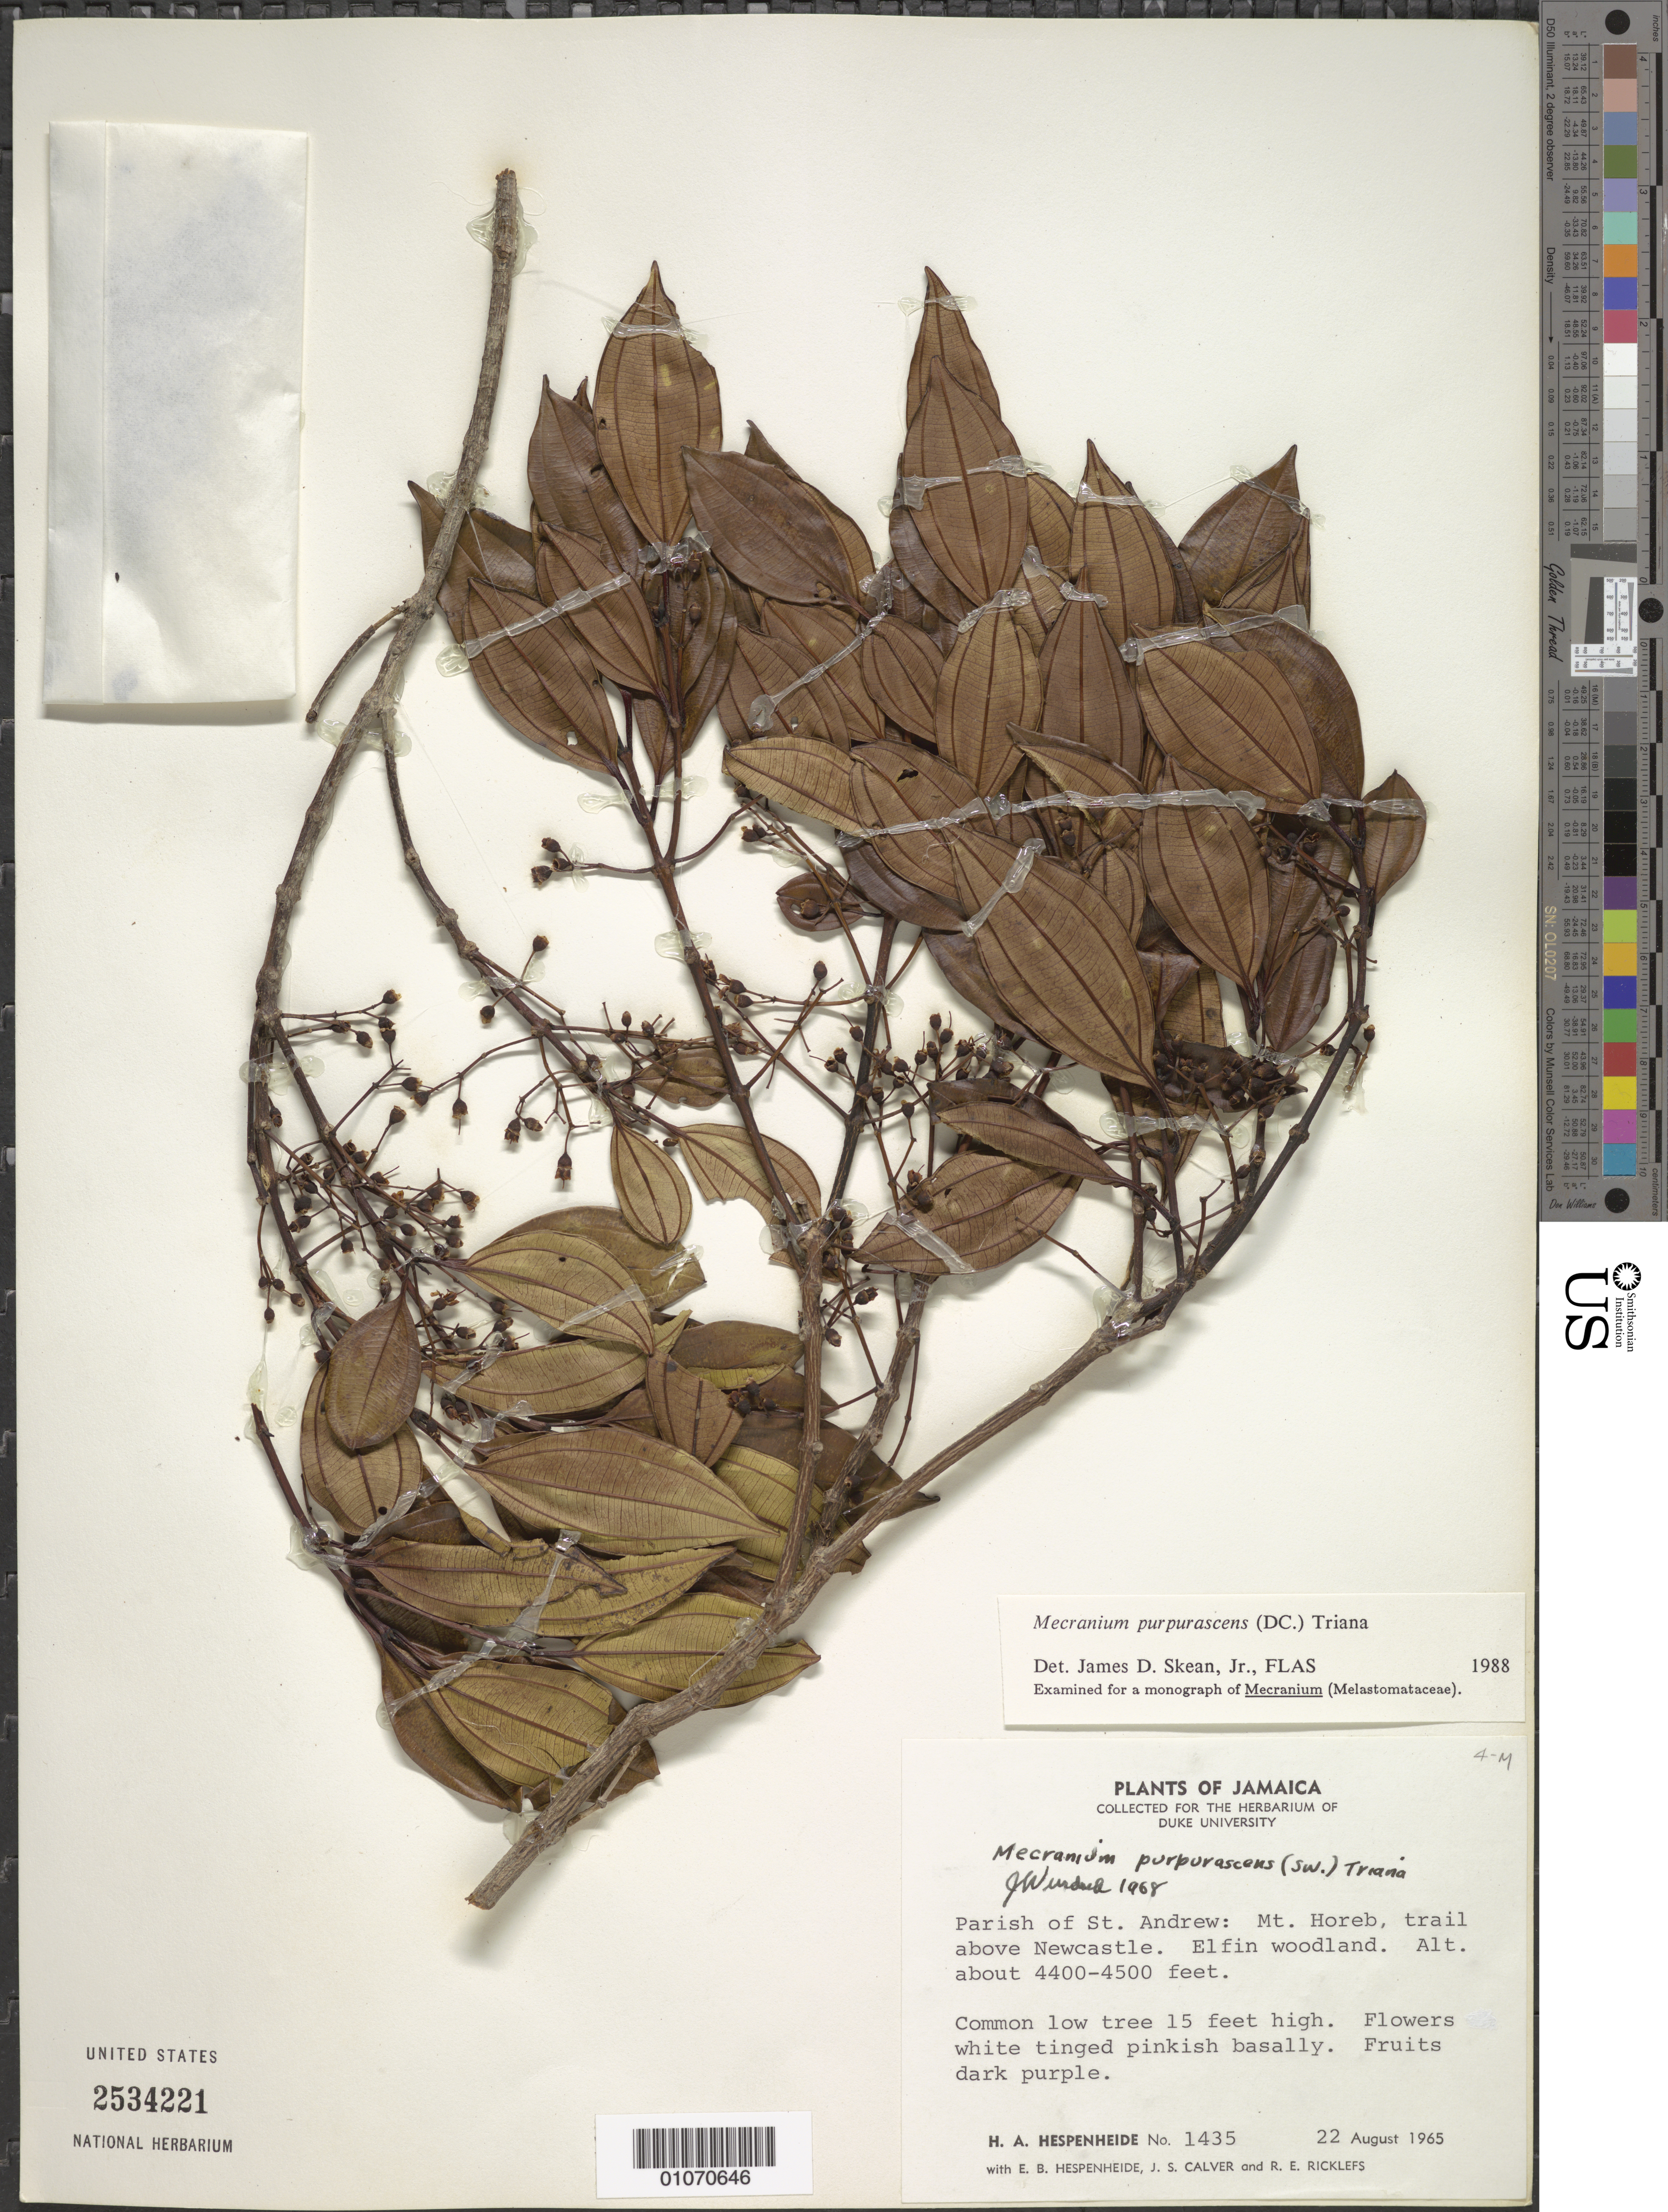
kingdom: Plantae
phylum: Tracheophyta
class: Magnoliopsida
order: Myrtales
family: Melastomataceae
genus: Mecranium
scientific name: Mecranium purpurascens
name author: (DC.) Triana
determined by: Skean, J. D., Jr.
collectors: H. A. Hespenheide, E. Hespenheide, J. Calver & R. Ricklefs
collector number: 1435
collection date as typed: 22 Aug 1965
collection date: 1965-08-22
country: Jamaica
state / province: Saint Andrew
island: Jamaica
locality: Mt. Horeb trail, above Newcastle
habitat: Elfin woodland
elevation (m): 1341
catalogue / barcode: US 2534221